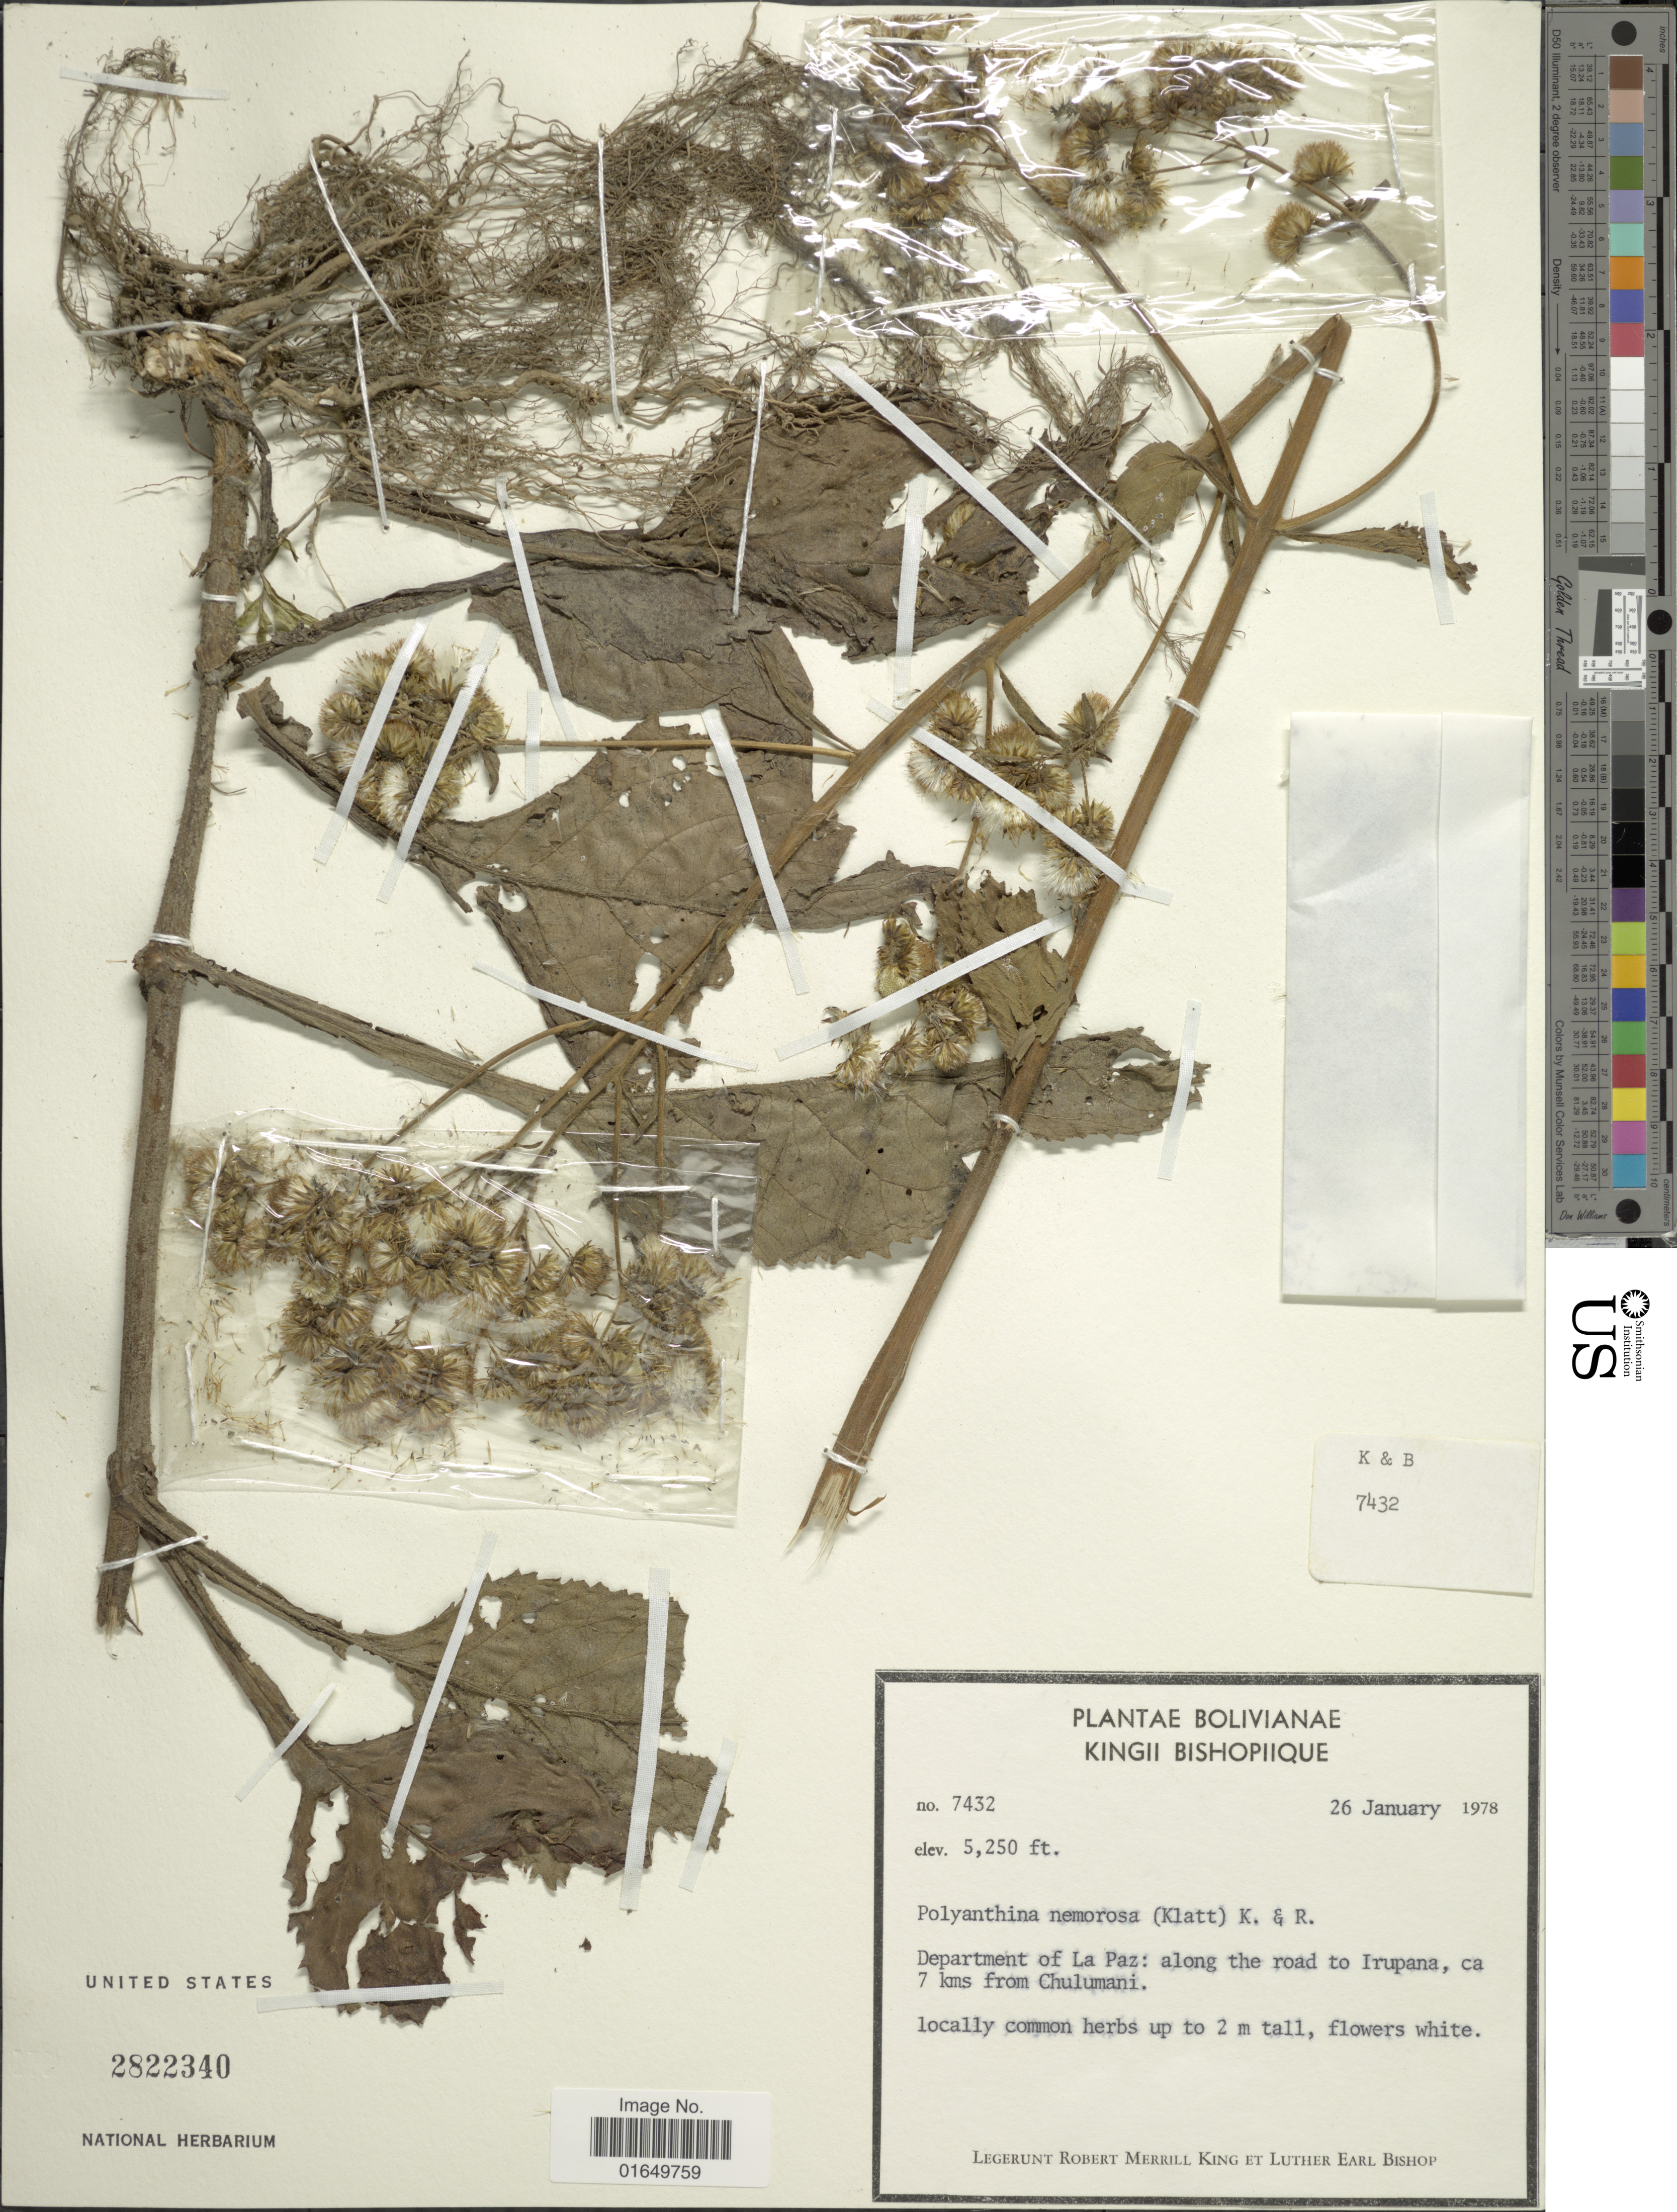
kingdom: Plantae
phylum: Tracheophyta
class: Magnoliopsida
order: Asterales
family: Asteraceae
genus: Polyanthina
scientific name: Polyanthina nemorosa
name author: (Klatt) R.M. King & H. Rob.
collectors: R. M. King & L. E. Bishop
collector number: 7432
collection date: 1978-01-26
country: Bolivia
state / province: La Paz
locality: Along the road to Irupana, ca 7 kms from Chulumani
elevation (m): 1600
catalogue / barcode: US 2822340